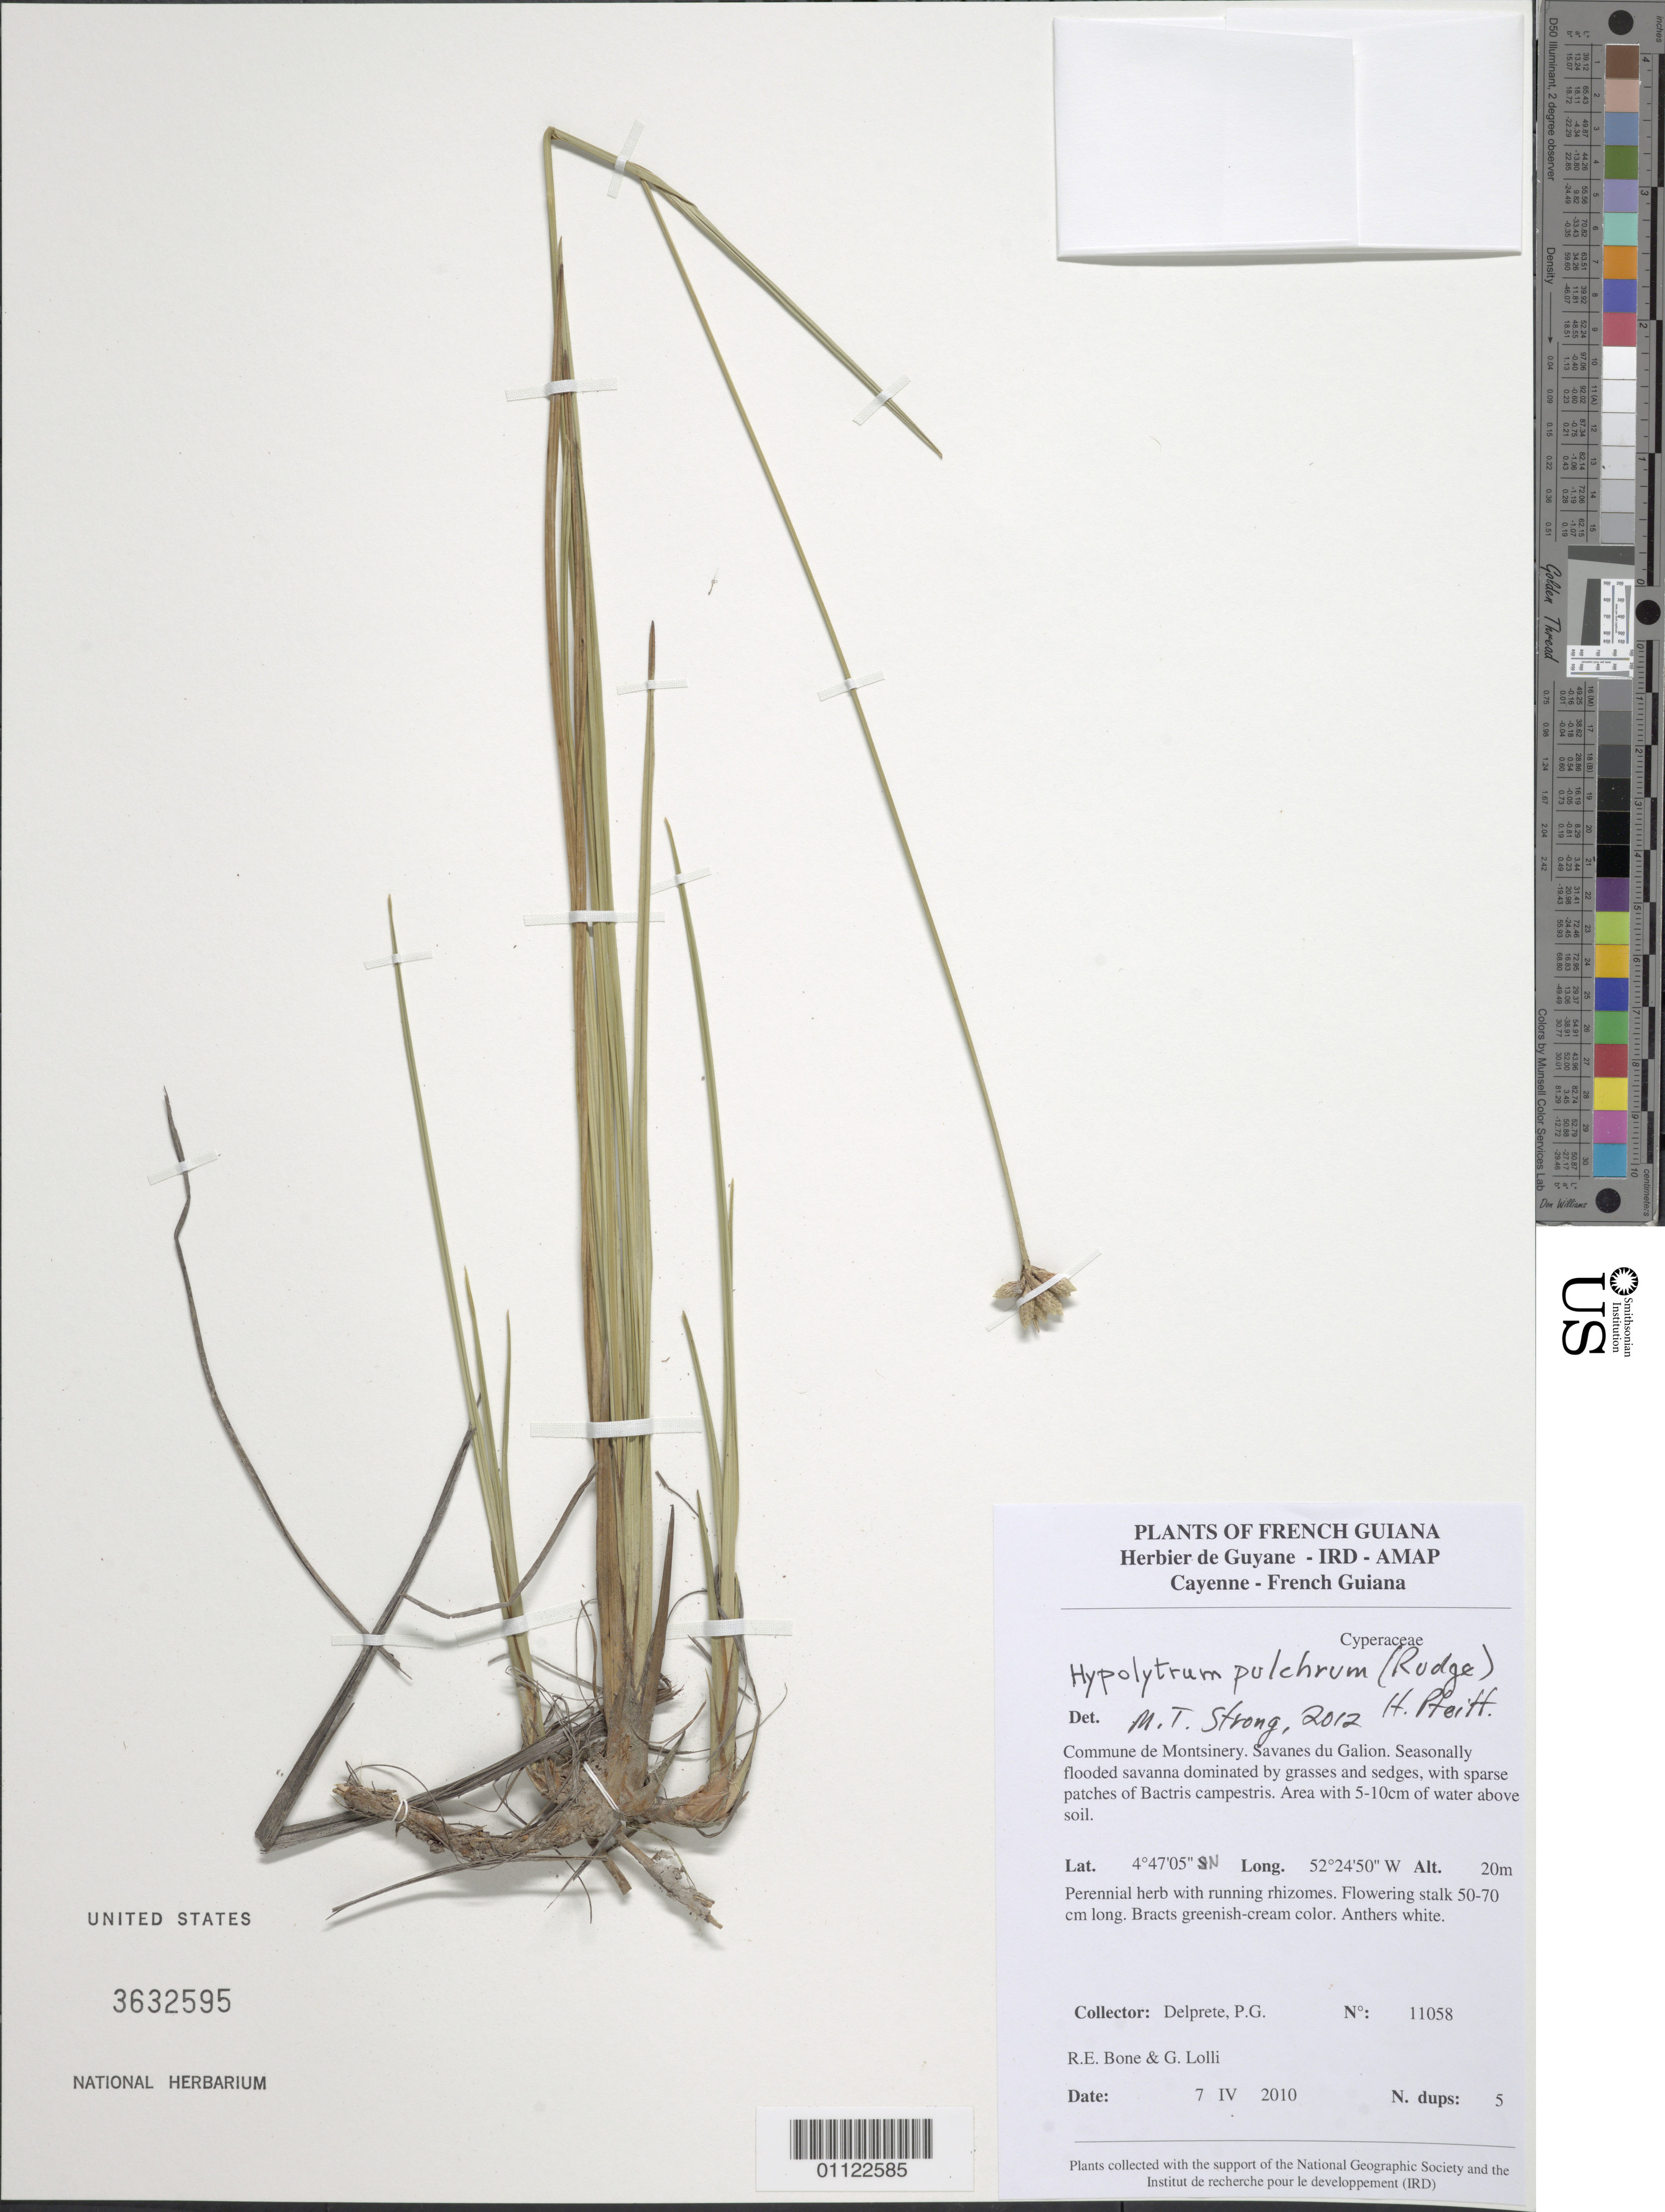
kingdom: Plantae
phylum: Tracheophyta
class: Liliopsida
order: Poales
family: Cyperaceae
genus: Hypolytrum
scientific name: Hypolytrum pulchrum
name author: (Rudge) H. Pfeiff.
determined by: Strong, M. T., (US), Smithsonian Institution - National Museum of Natural History (UNITED STATES)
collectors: P. G. Delprete, R. Bone & G. Lolli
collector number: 11058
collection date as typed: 7-Apr-10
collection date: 1910-04-07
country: French Guiana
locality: Commune de Montsinery. Savanes du Galion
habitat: Seasonally flooded savanna dominated by grasses and sedges, with sparse patches of Bactris campestris. Area with 5-10cm of water above soil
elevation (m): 20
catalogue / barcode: US 3632595